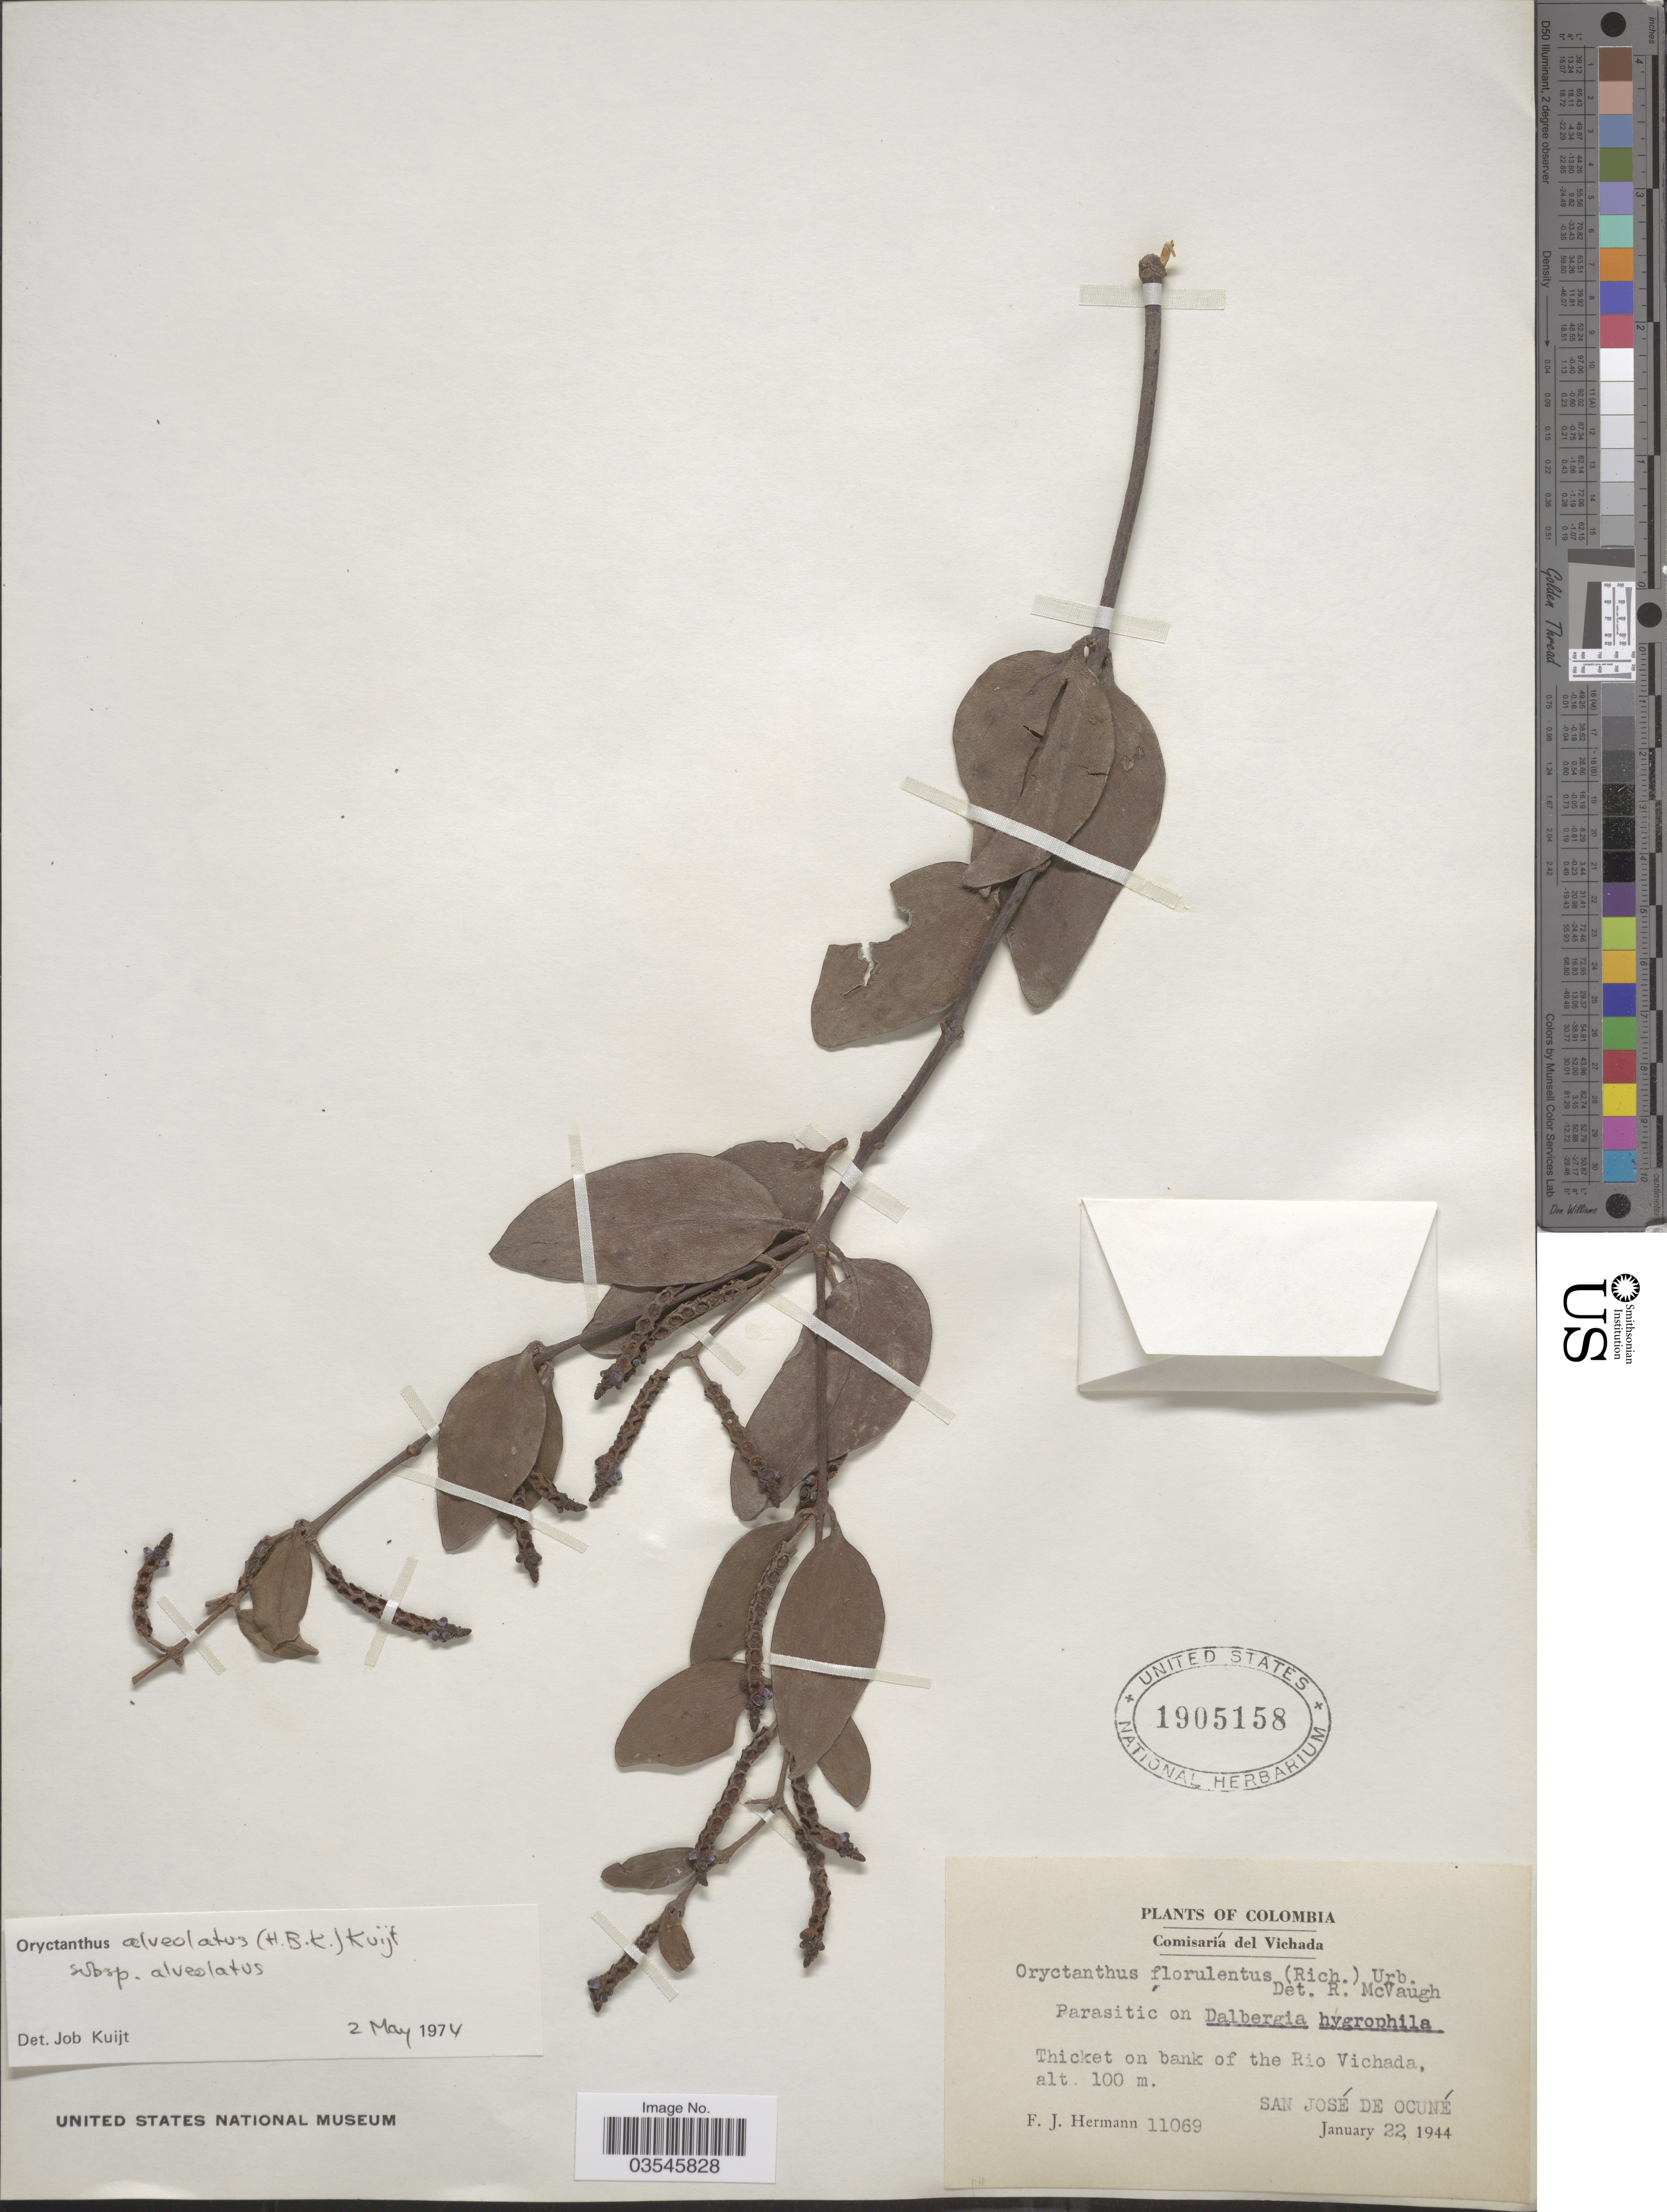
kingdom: Plantae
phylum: Tracheophyta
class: Magnoliopsida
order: Santalales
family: Loranthaceae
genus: Oryctanthus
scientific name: Oryctanthus alveolatus subsp. alveolatus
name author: (Kunth) Kuijt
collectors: F. J. Hermann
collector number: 11069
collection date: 1944-01-22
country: Colombia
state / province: Vichada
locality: Comisaría del Vichada. Thicket on bank of the Rio Vichada, San José de Ocuné.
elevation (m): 100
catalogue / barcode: US 1905158